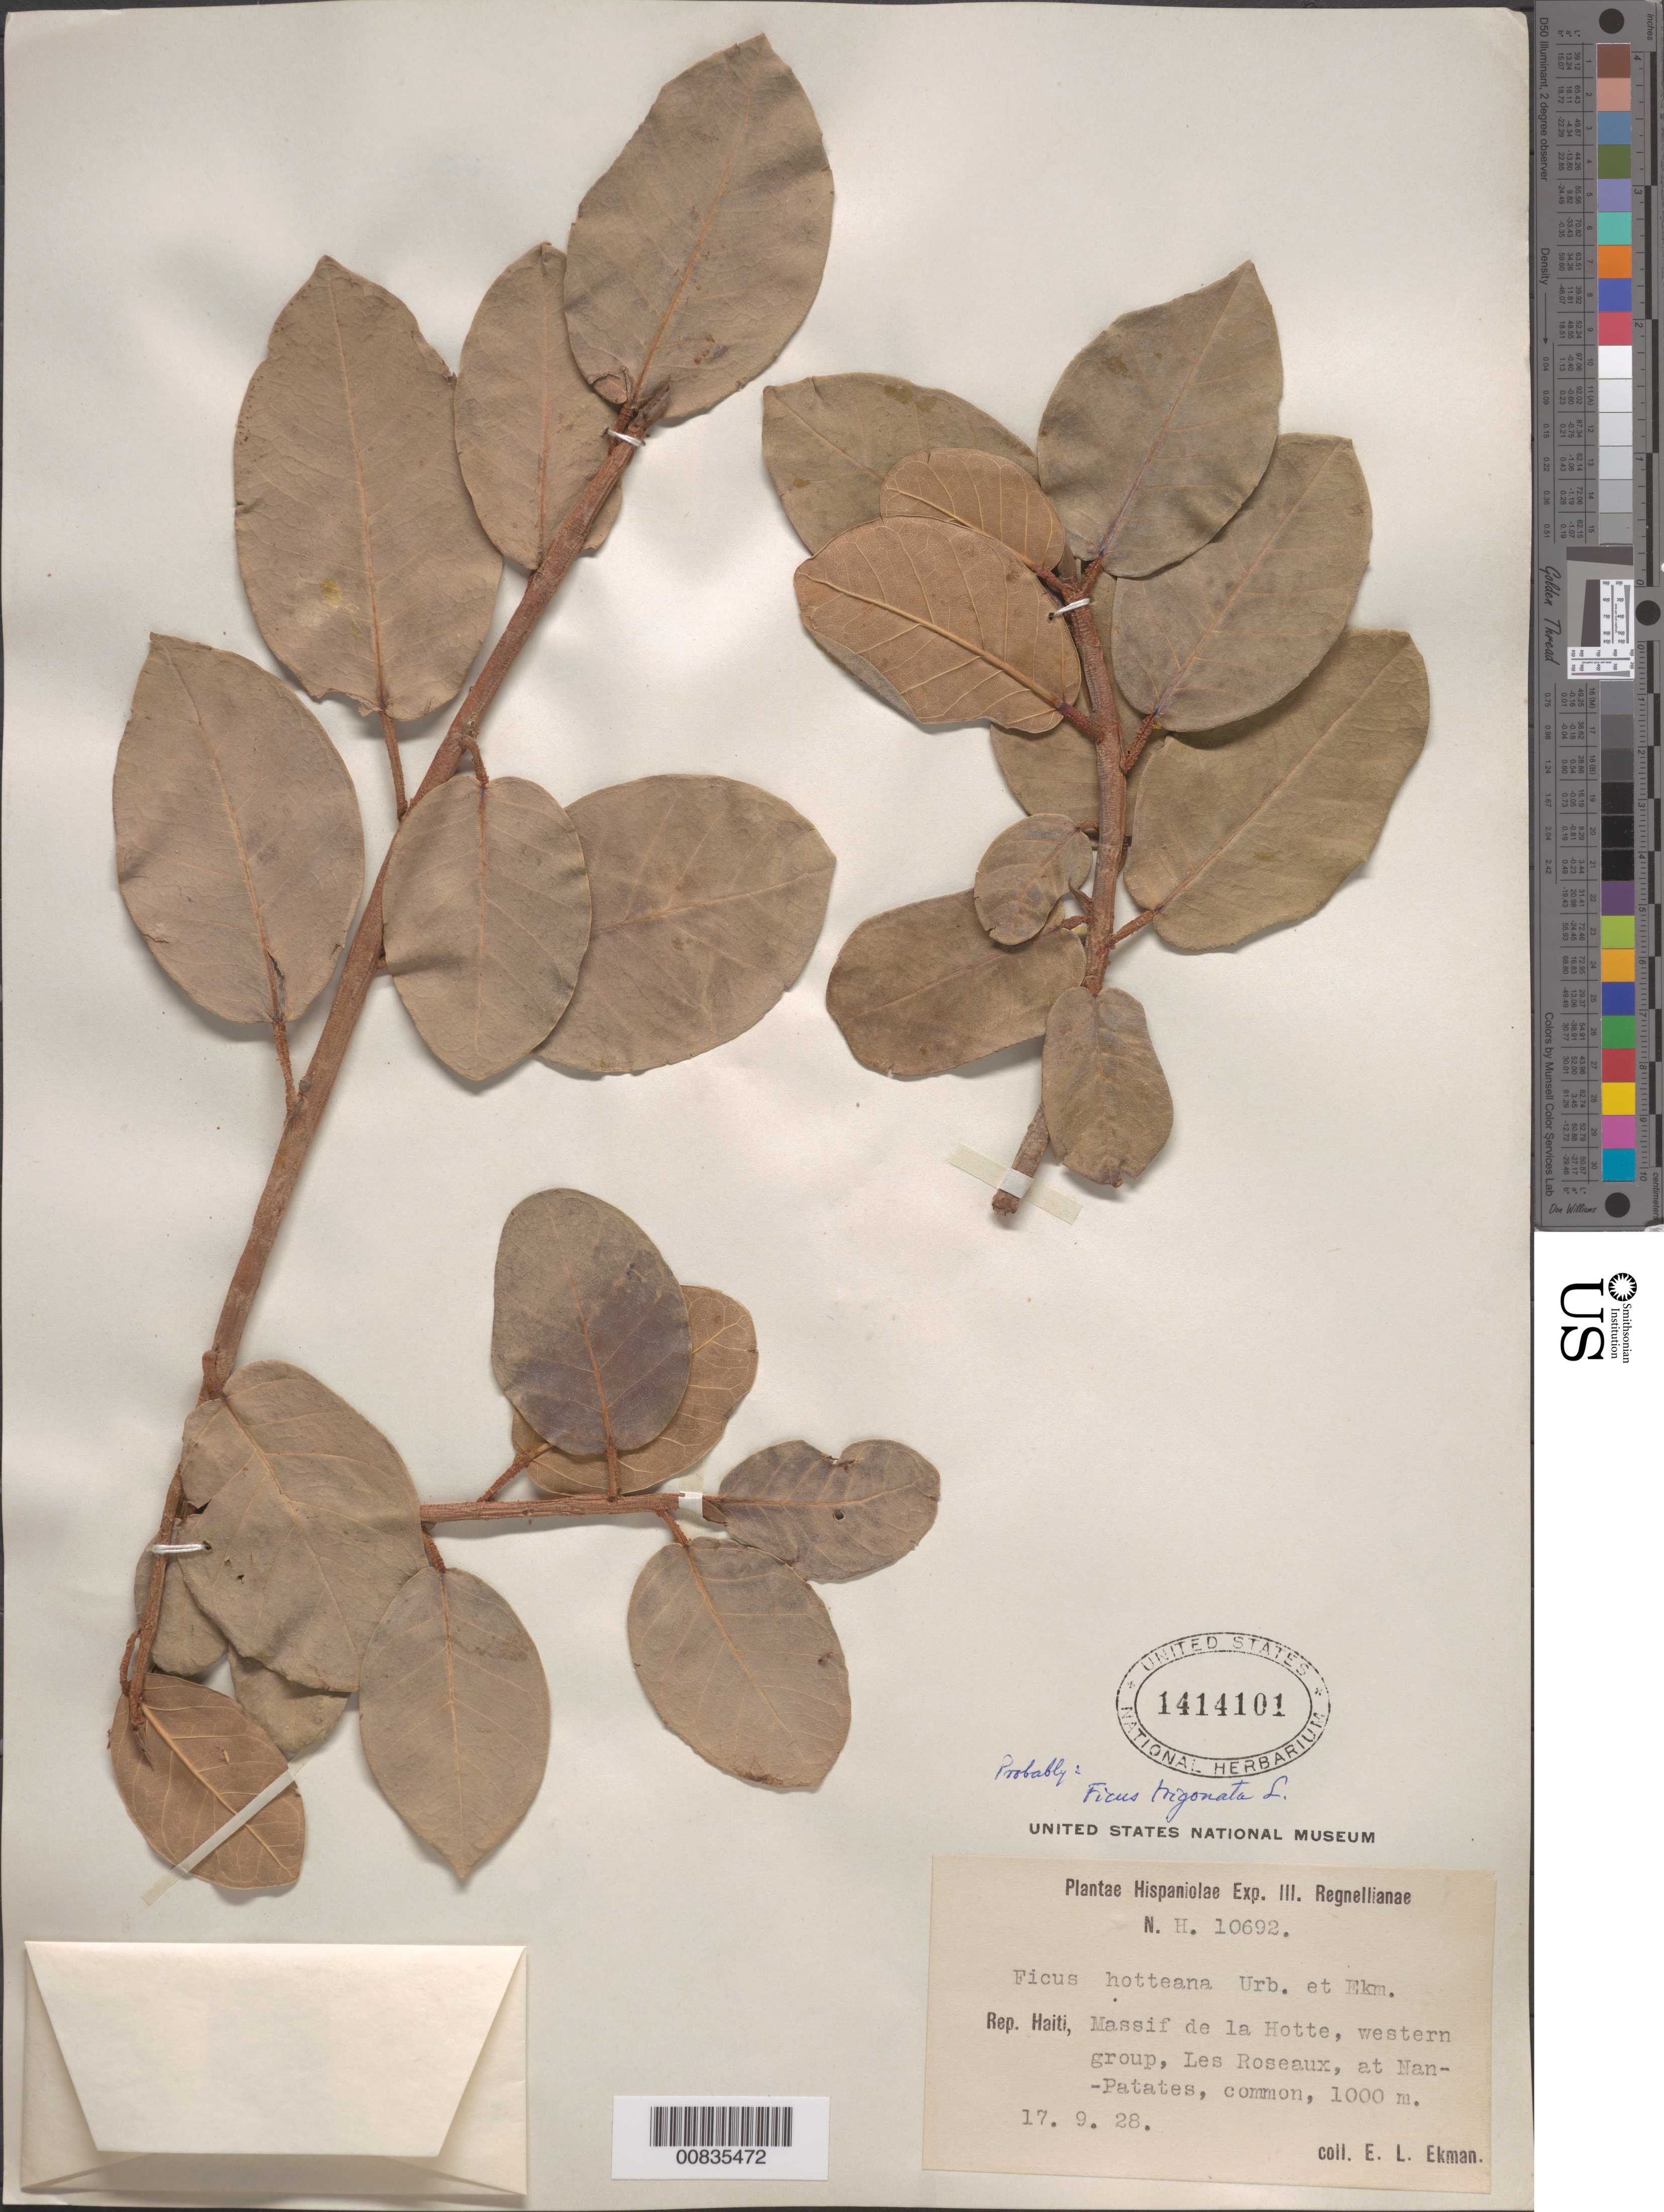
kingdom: Plantae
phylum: Tracheophyta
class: Magnoliopsida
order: Rosales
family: Moraceae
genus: Ficus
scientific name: Ficus trigonata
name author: L.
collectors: E. L. Ekman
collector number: H 10692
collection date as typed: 17 Sep 1928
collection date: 1928-09-17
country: Haiti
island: Hispaniola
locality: Massif de la Hotte, western group, Les Roseaux, at Nan-Patates.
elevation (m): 1000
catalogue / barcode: US 1414101